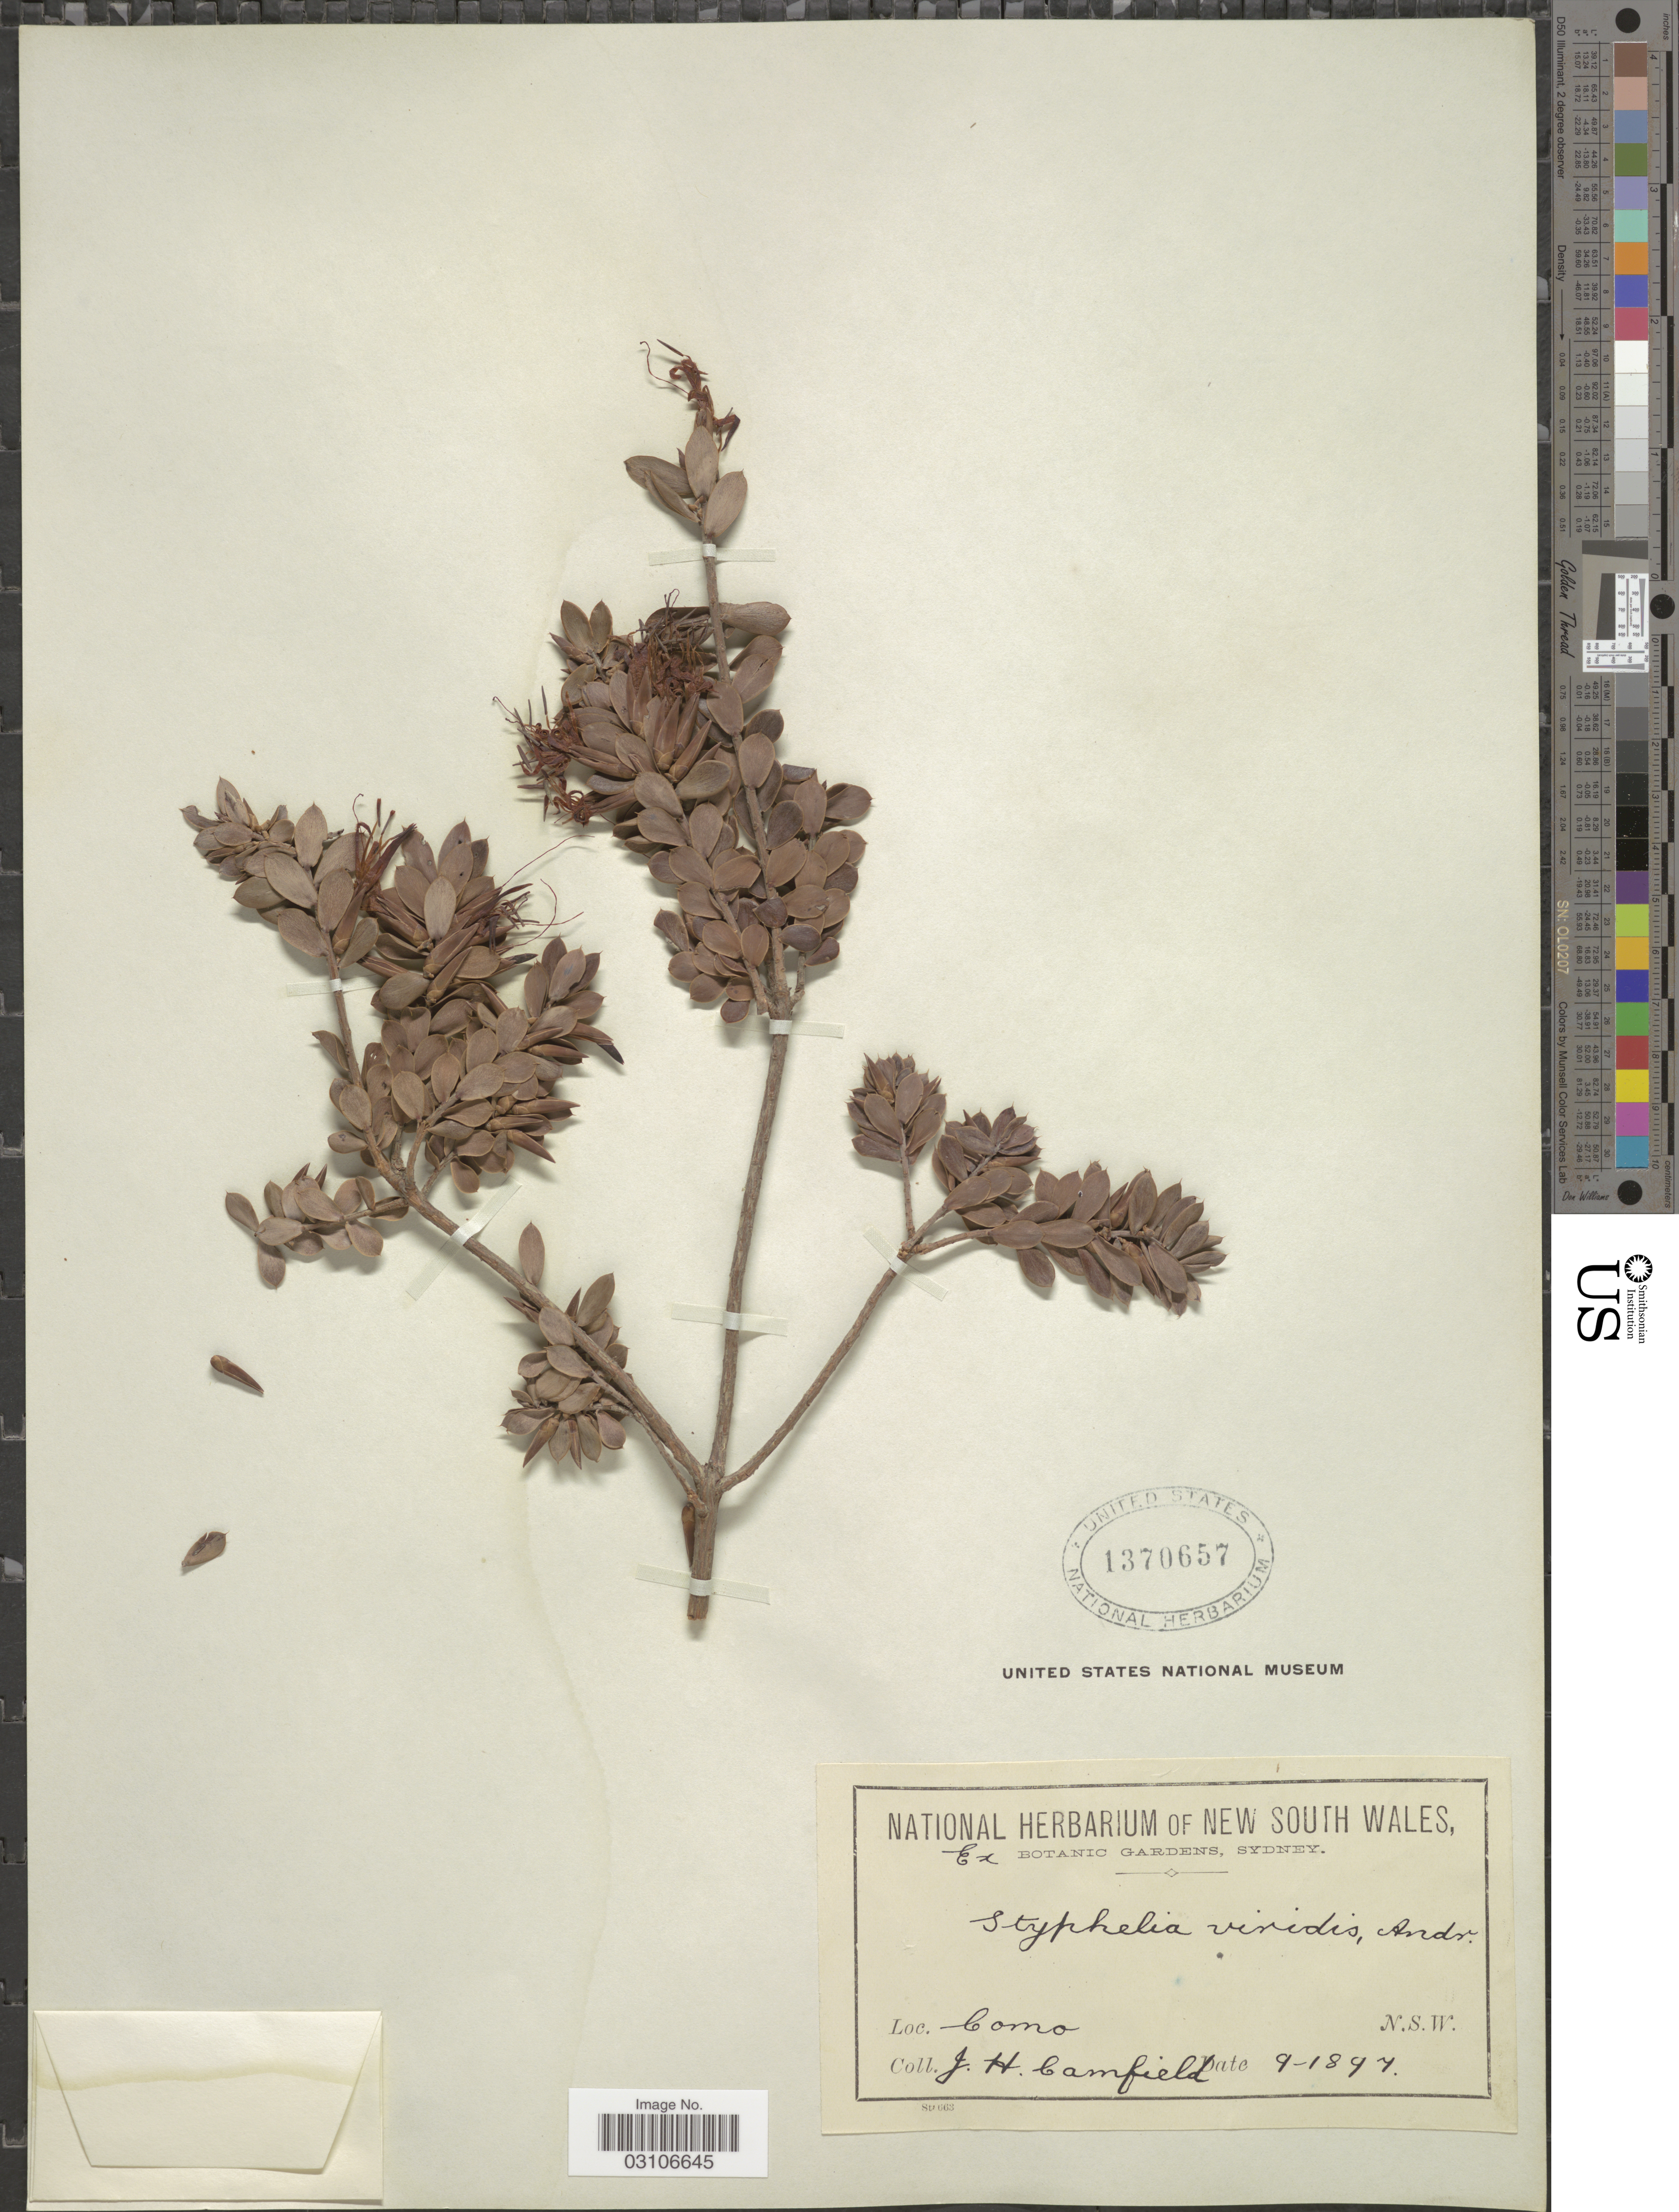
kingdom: Plantae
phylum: Tracheophyta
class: Magnoliopsida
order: Ericales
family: Ericaceae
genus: Styphelia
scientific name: Styphelia viridis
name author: Andrews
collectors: J. Camfield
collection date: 1897-09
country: Australia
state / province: New South Wales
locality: Como.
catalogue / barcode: US 1370657